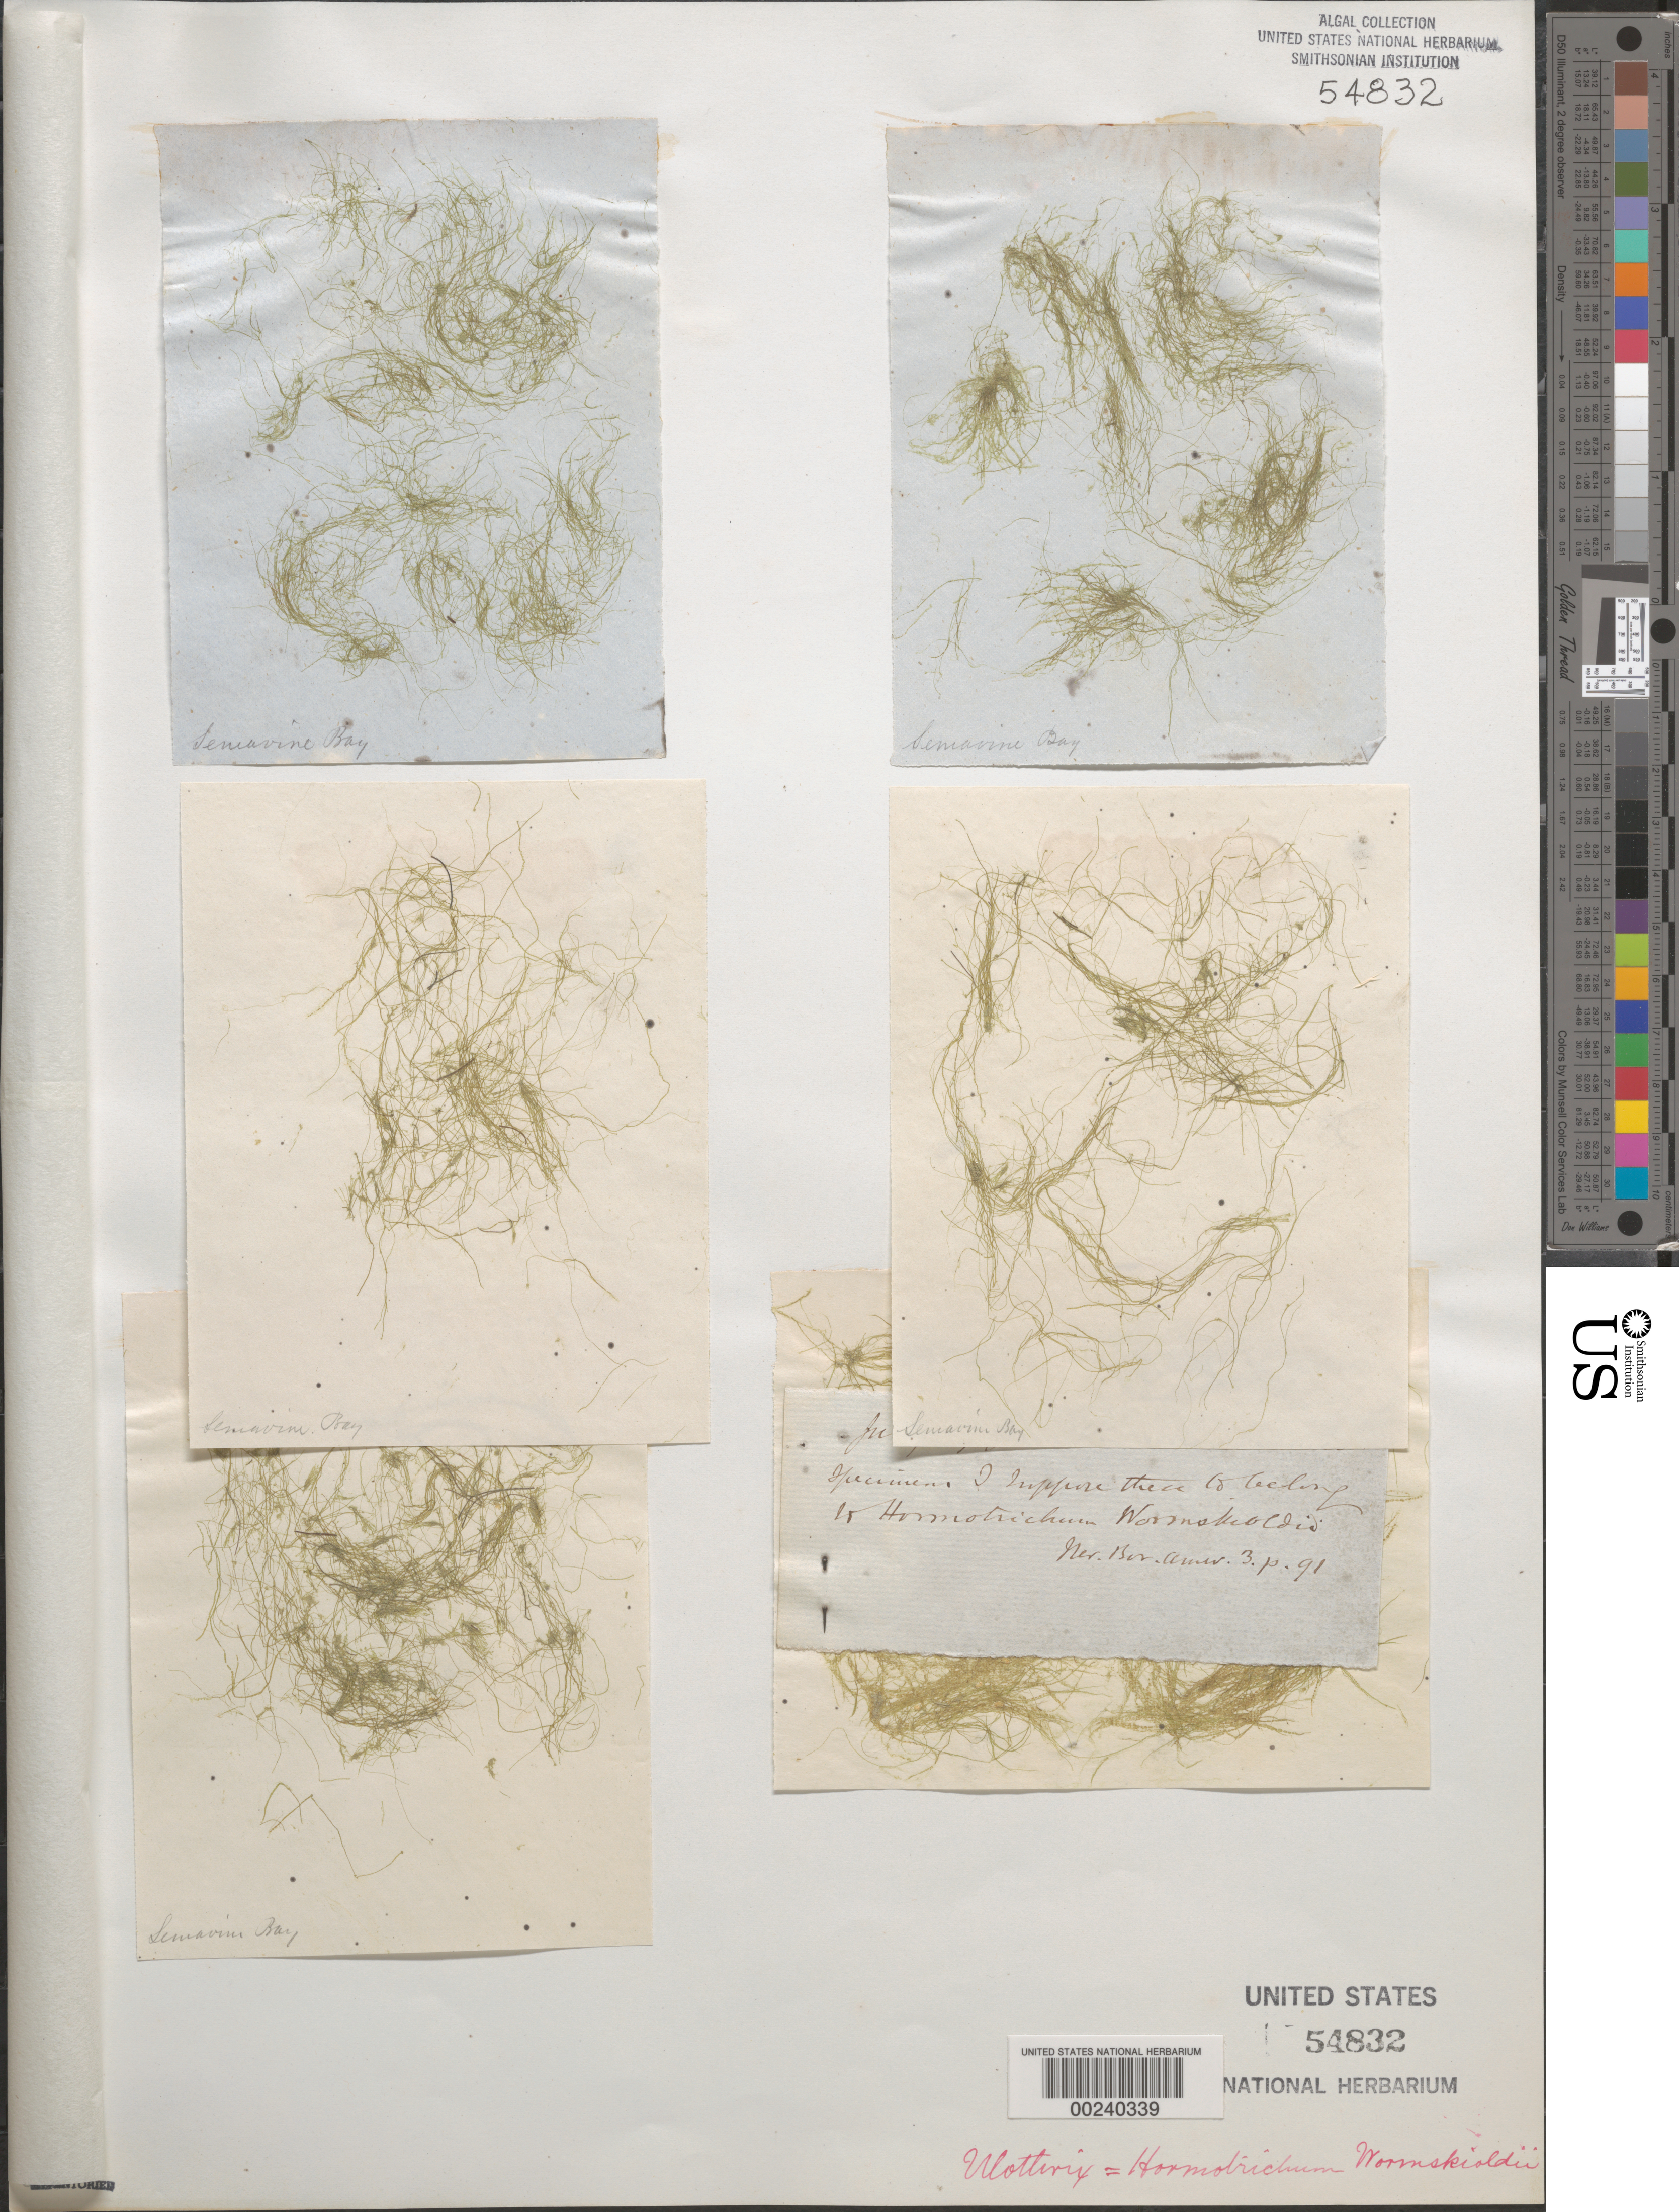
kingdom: Plantae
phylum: Chlorophyta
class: Ulvophyceae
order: Ulotrichales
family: Ulotrichaceae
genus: Ulothrix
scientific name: Ulothrix wormskioldii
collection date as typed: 01 Jun 1855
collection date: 1855-06-01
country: Russian Federation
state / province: Chukotka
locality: Senyavina Bay [Semavine Bay]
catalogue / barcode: US 54832